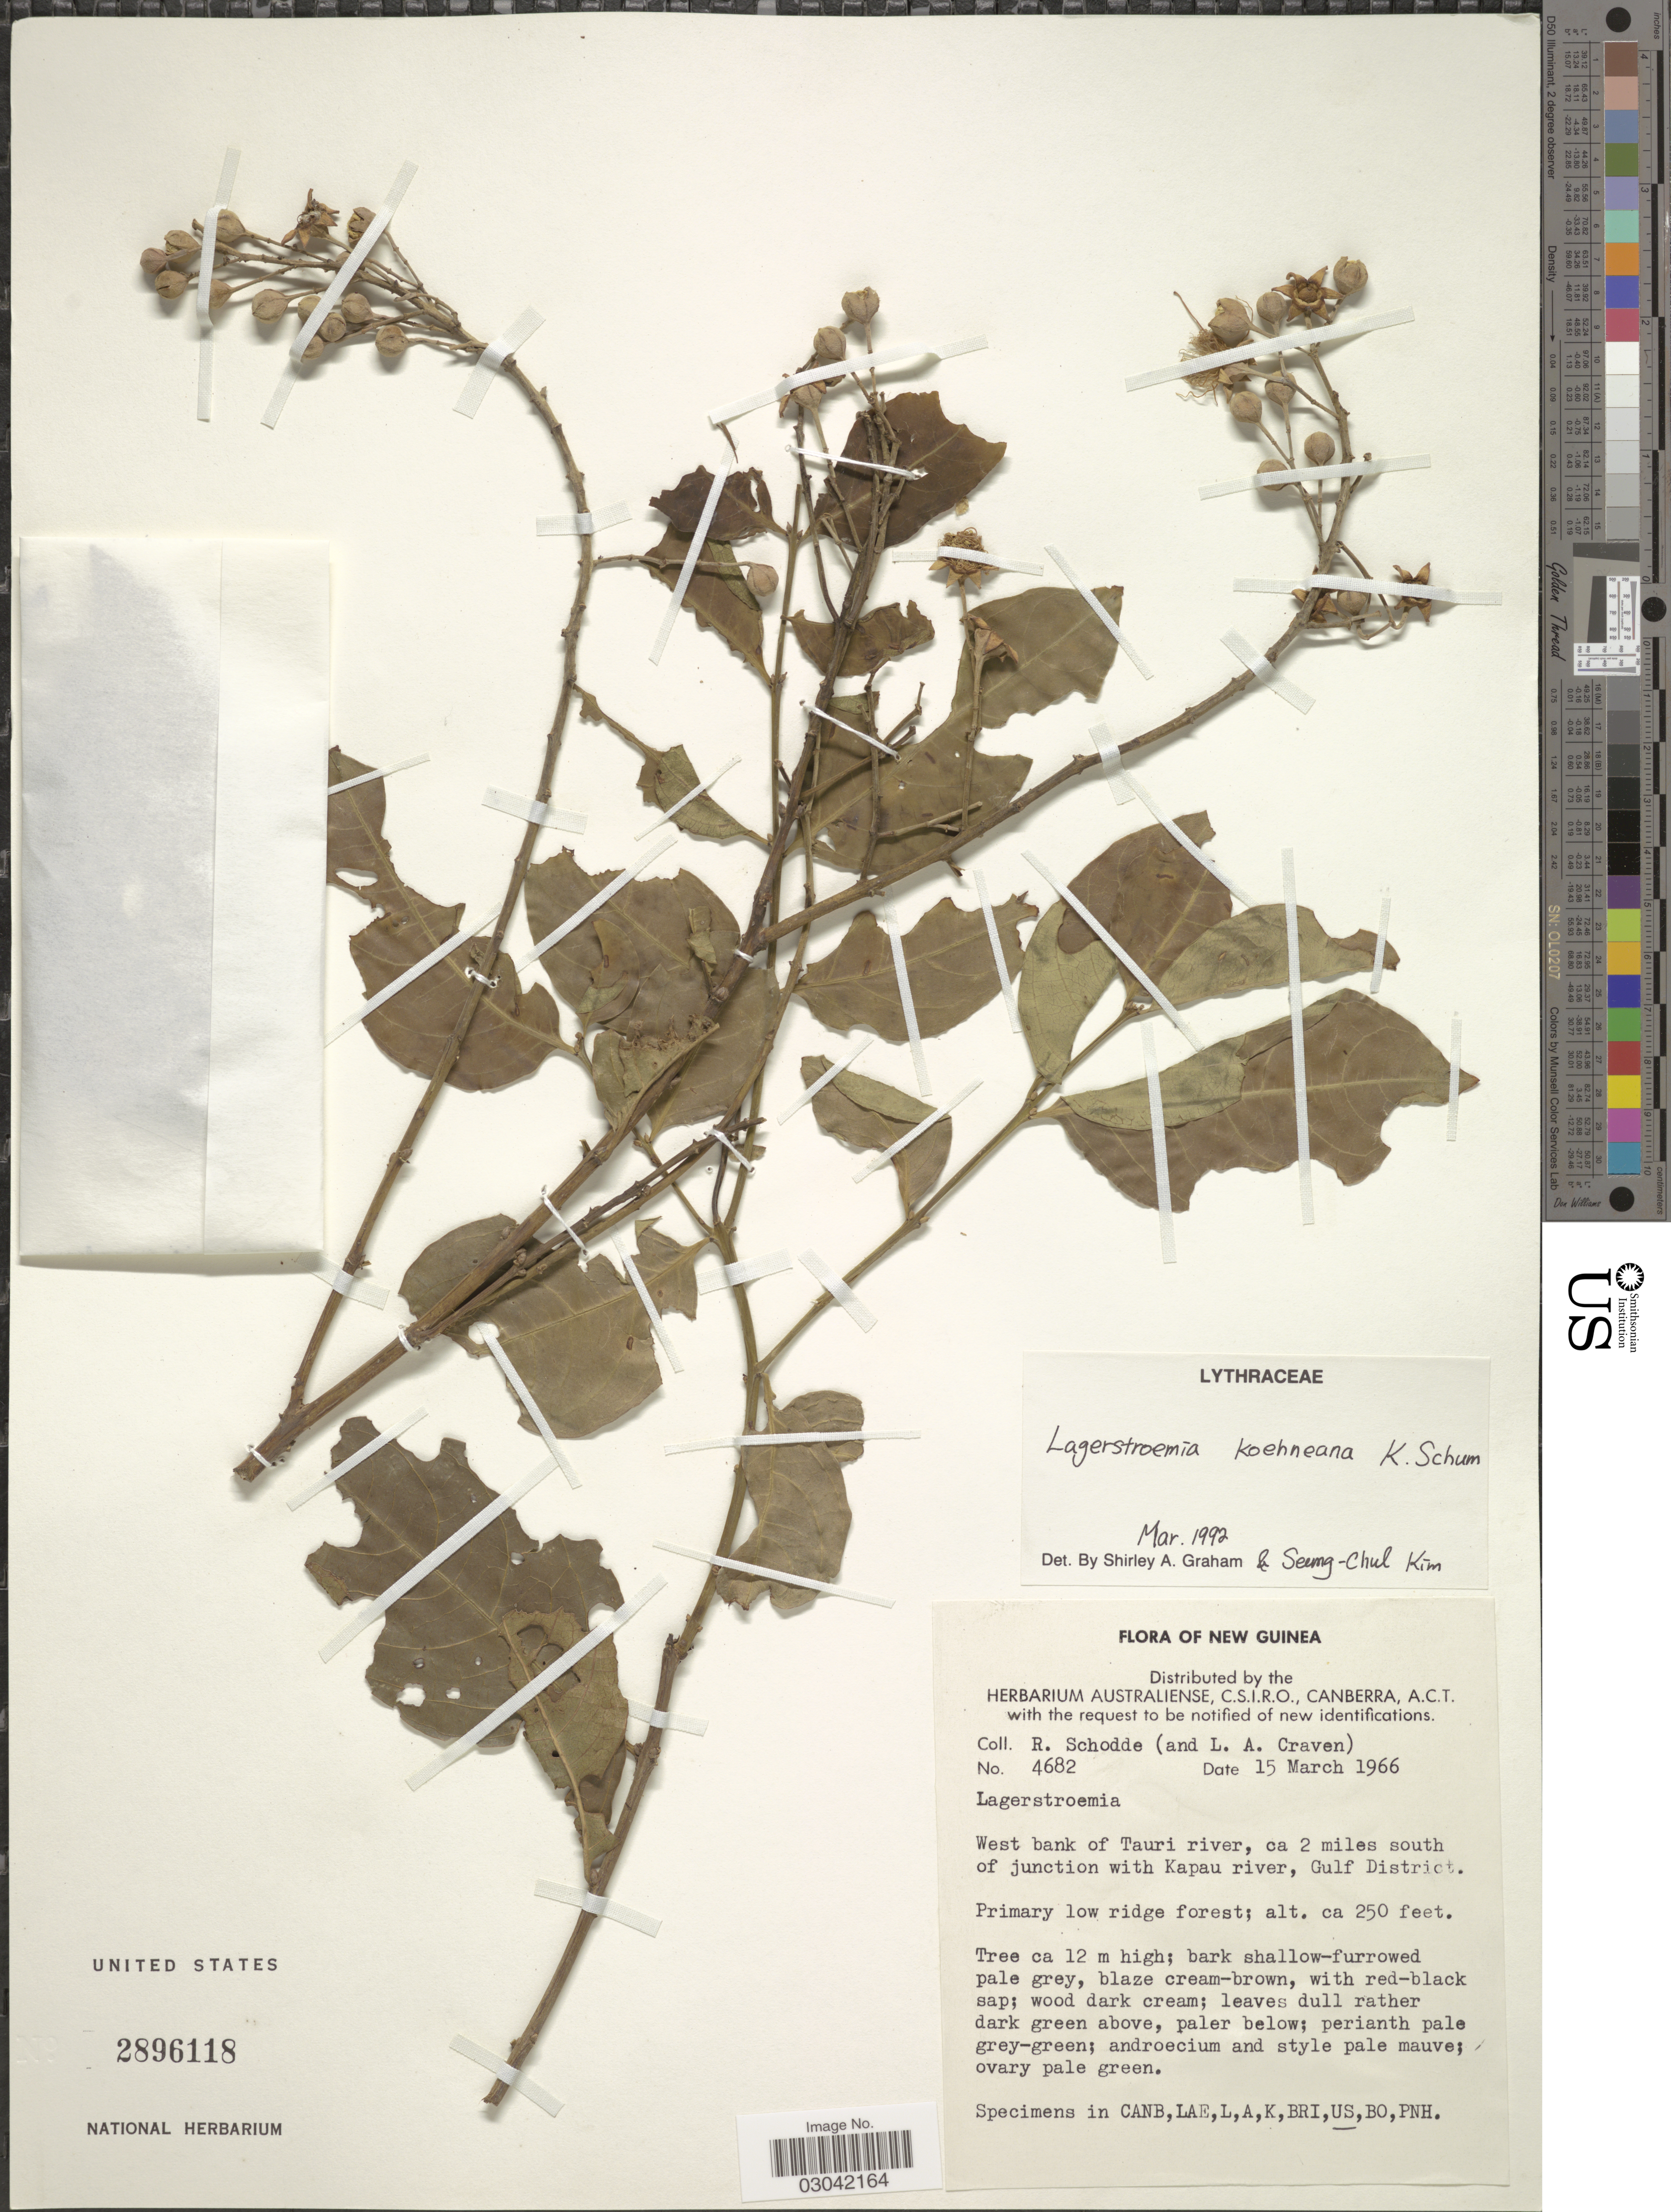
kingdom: Plantae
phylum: Tracheophyta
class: Magnoliopsida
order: Myrtales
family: Lythraceae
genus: Lagerstroemia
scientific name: Lagerstroemia koehneana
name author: K. Schum.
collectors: R. Schodde & L. A. Craven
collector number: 4682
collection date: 1966-03-15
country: Papua New Guinea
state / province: Gulf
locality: New Guinea. West bank of Tauri river, ca 2 miles south of junction with Kapau river.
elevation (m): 76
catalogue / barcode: US 2896118